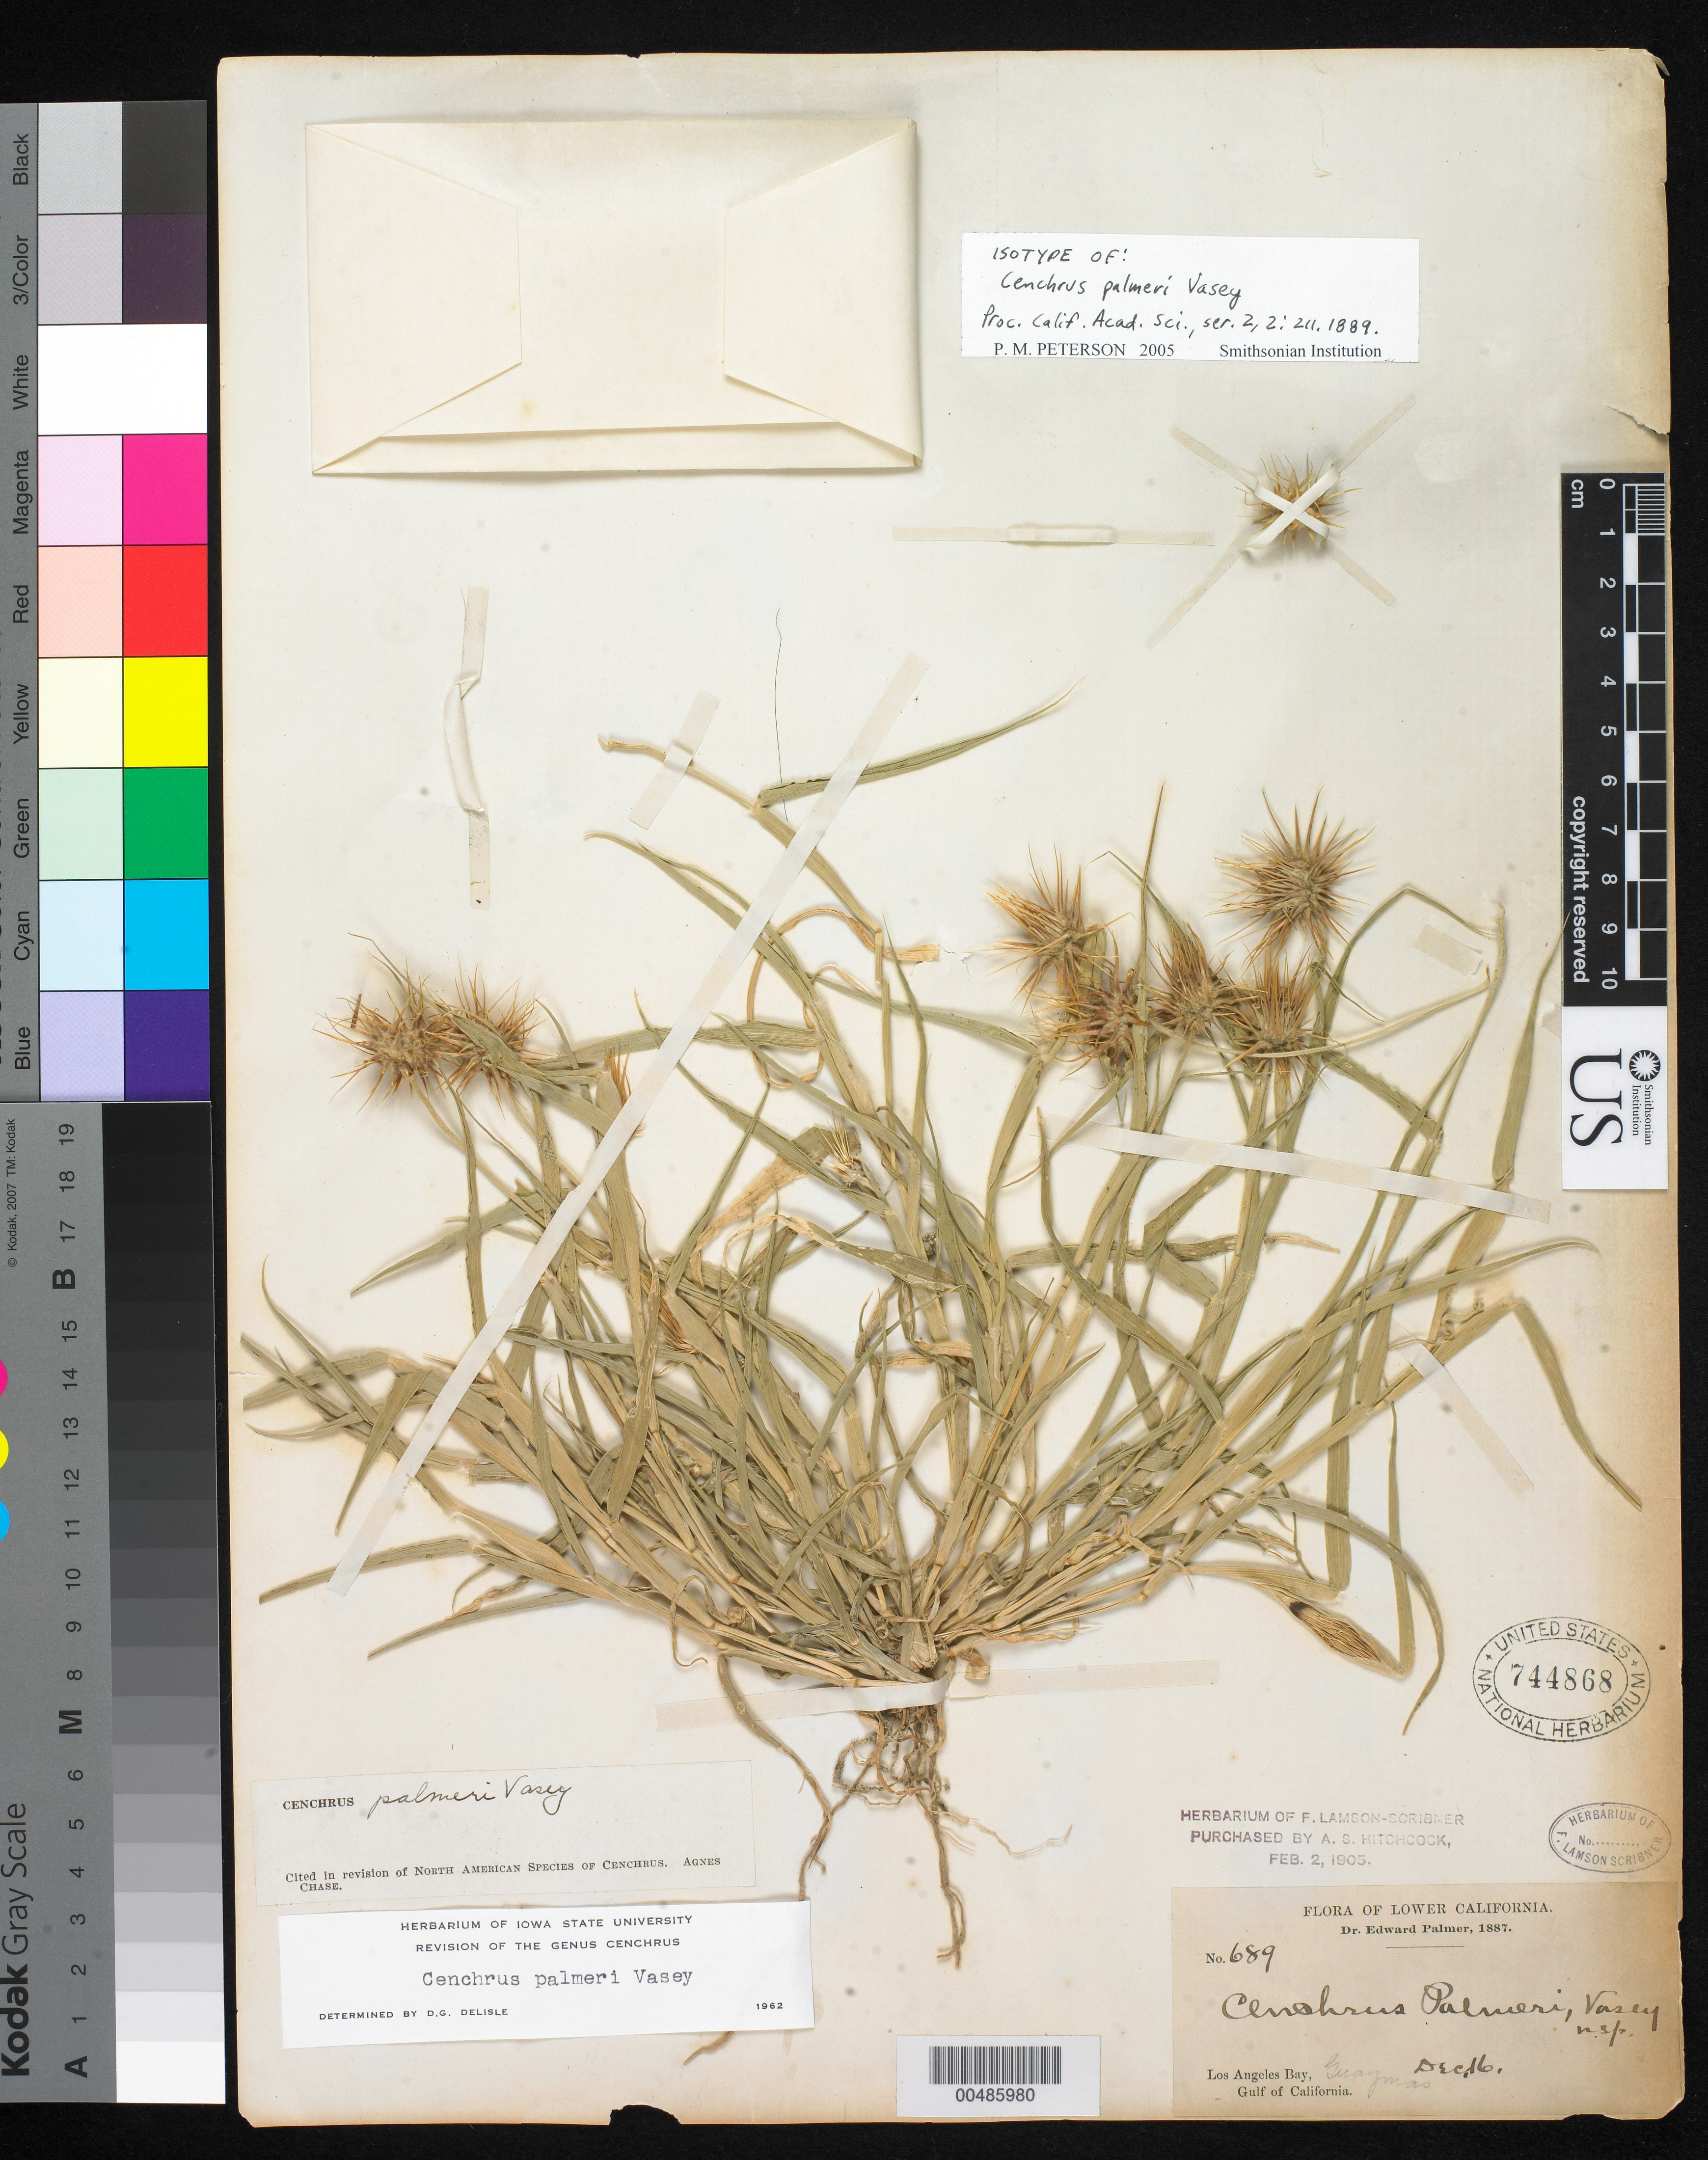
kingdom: Plantae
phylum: Tracheophyta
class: Liliopsida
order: Poales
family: Poaceae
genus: Cenchrus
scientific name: Cenchrus palmeri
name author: Vasey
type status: Isotype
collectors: E. Palmer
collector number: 689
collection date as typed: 16 Dec 1887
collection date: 1887-12-16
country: Mexico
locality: Los Angeles Bay, Gulf of California.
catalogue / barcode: US 744868